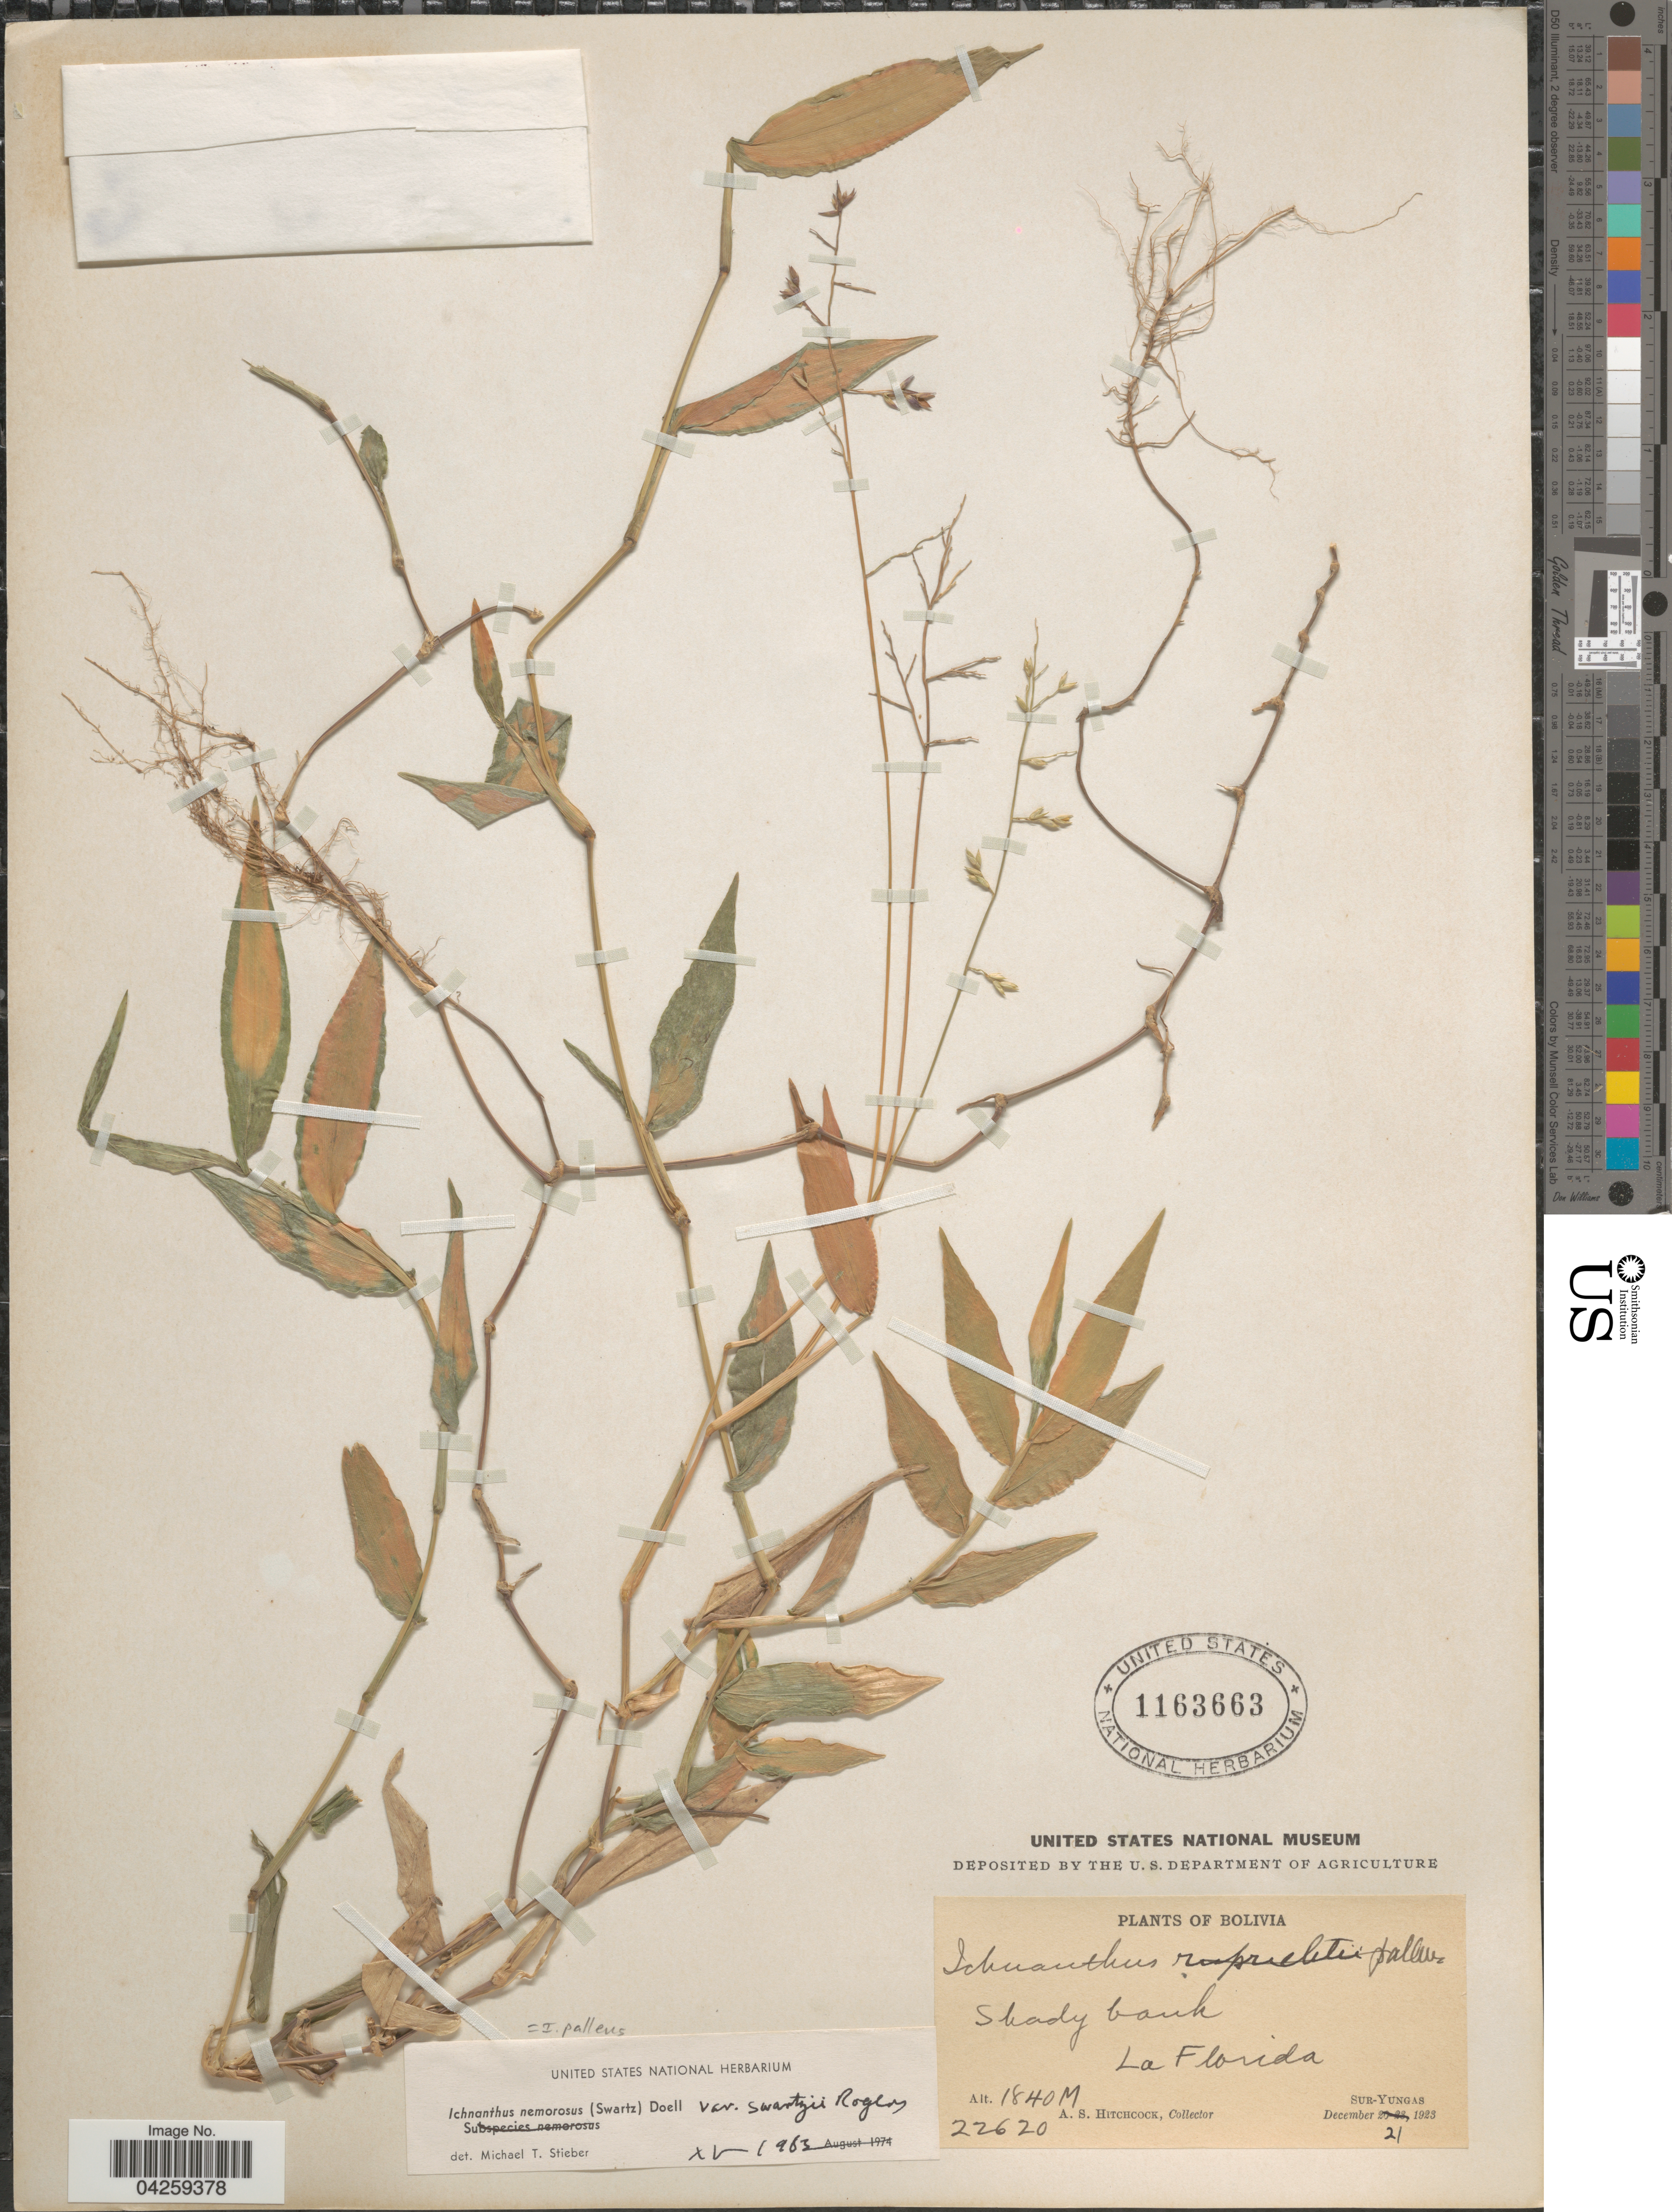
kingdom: Plantae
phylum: Tracheophyta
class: Liliopsida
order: Poales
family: Poaceae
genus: Ichnanthus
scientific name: Ichnanthus pallens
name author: (Sw.) Munro ex Benth.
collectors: A. S. Hitchcock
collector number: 22620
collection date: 1923-12-21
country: Bolivia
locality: Shady bank. La Florida. Sur-Yungas.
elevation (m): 1840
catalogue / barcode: US 1163663